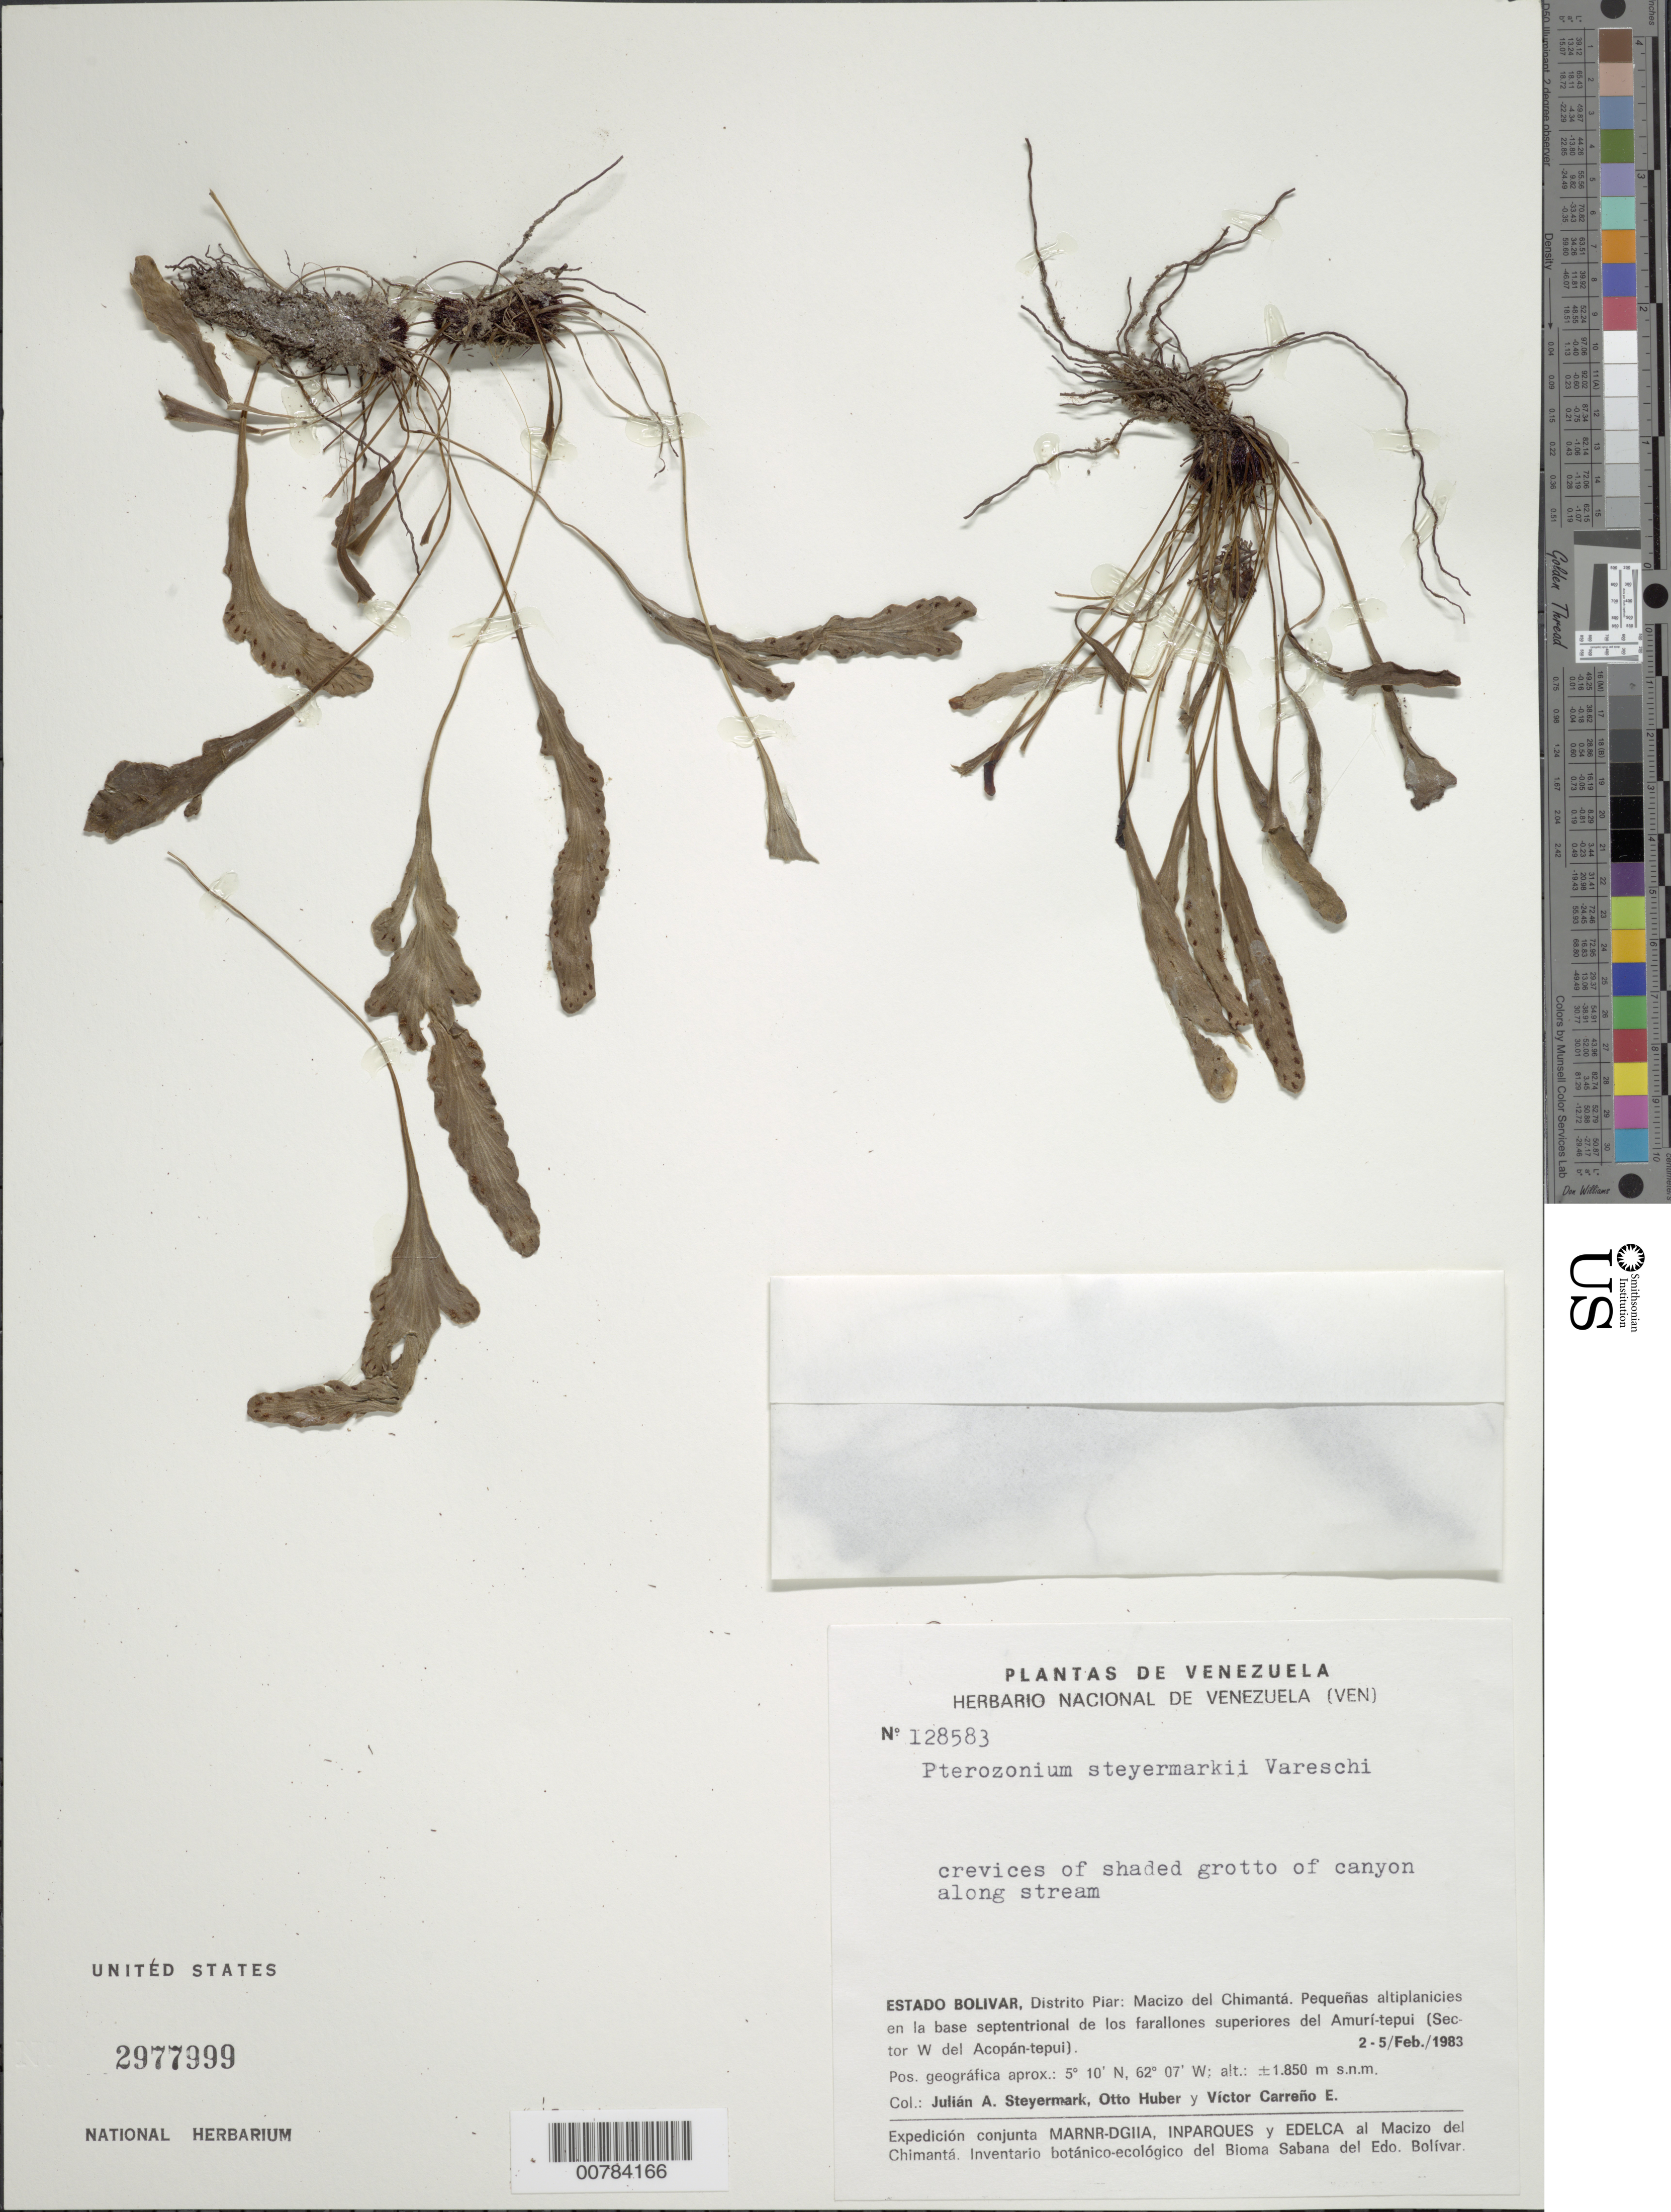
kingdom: Plantae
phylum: Tracheophyta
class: Polypodiopsida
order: Polypodiales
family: Pteridaceae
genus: Pterozonium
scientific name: Pterozonium steyermarkii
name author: Vareschi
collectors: J. Steyermark, O. Huber & V. Carreño E.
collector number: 128583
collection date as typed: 2-Feb-83 to 5-Feb-83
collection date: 1983-02-02/1983-02-05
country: Venezuela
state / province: Bolívar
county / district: Piar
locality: Macizo del Chimantá, Amuí-tepuí (Sector W del Acopán-tepuí)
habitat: Crevices of shaded grotto of canyon along stream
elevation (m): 1850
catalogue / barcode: US 2977999